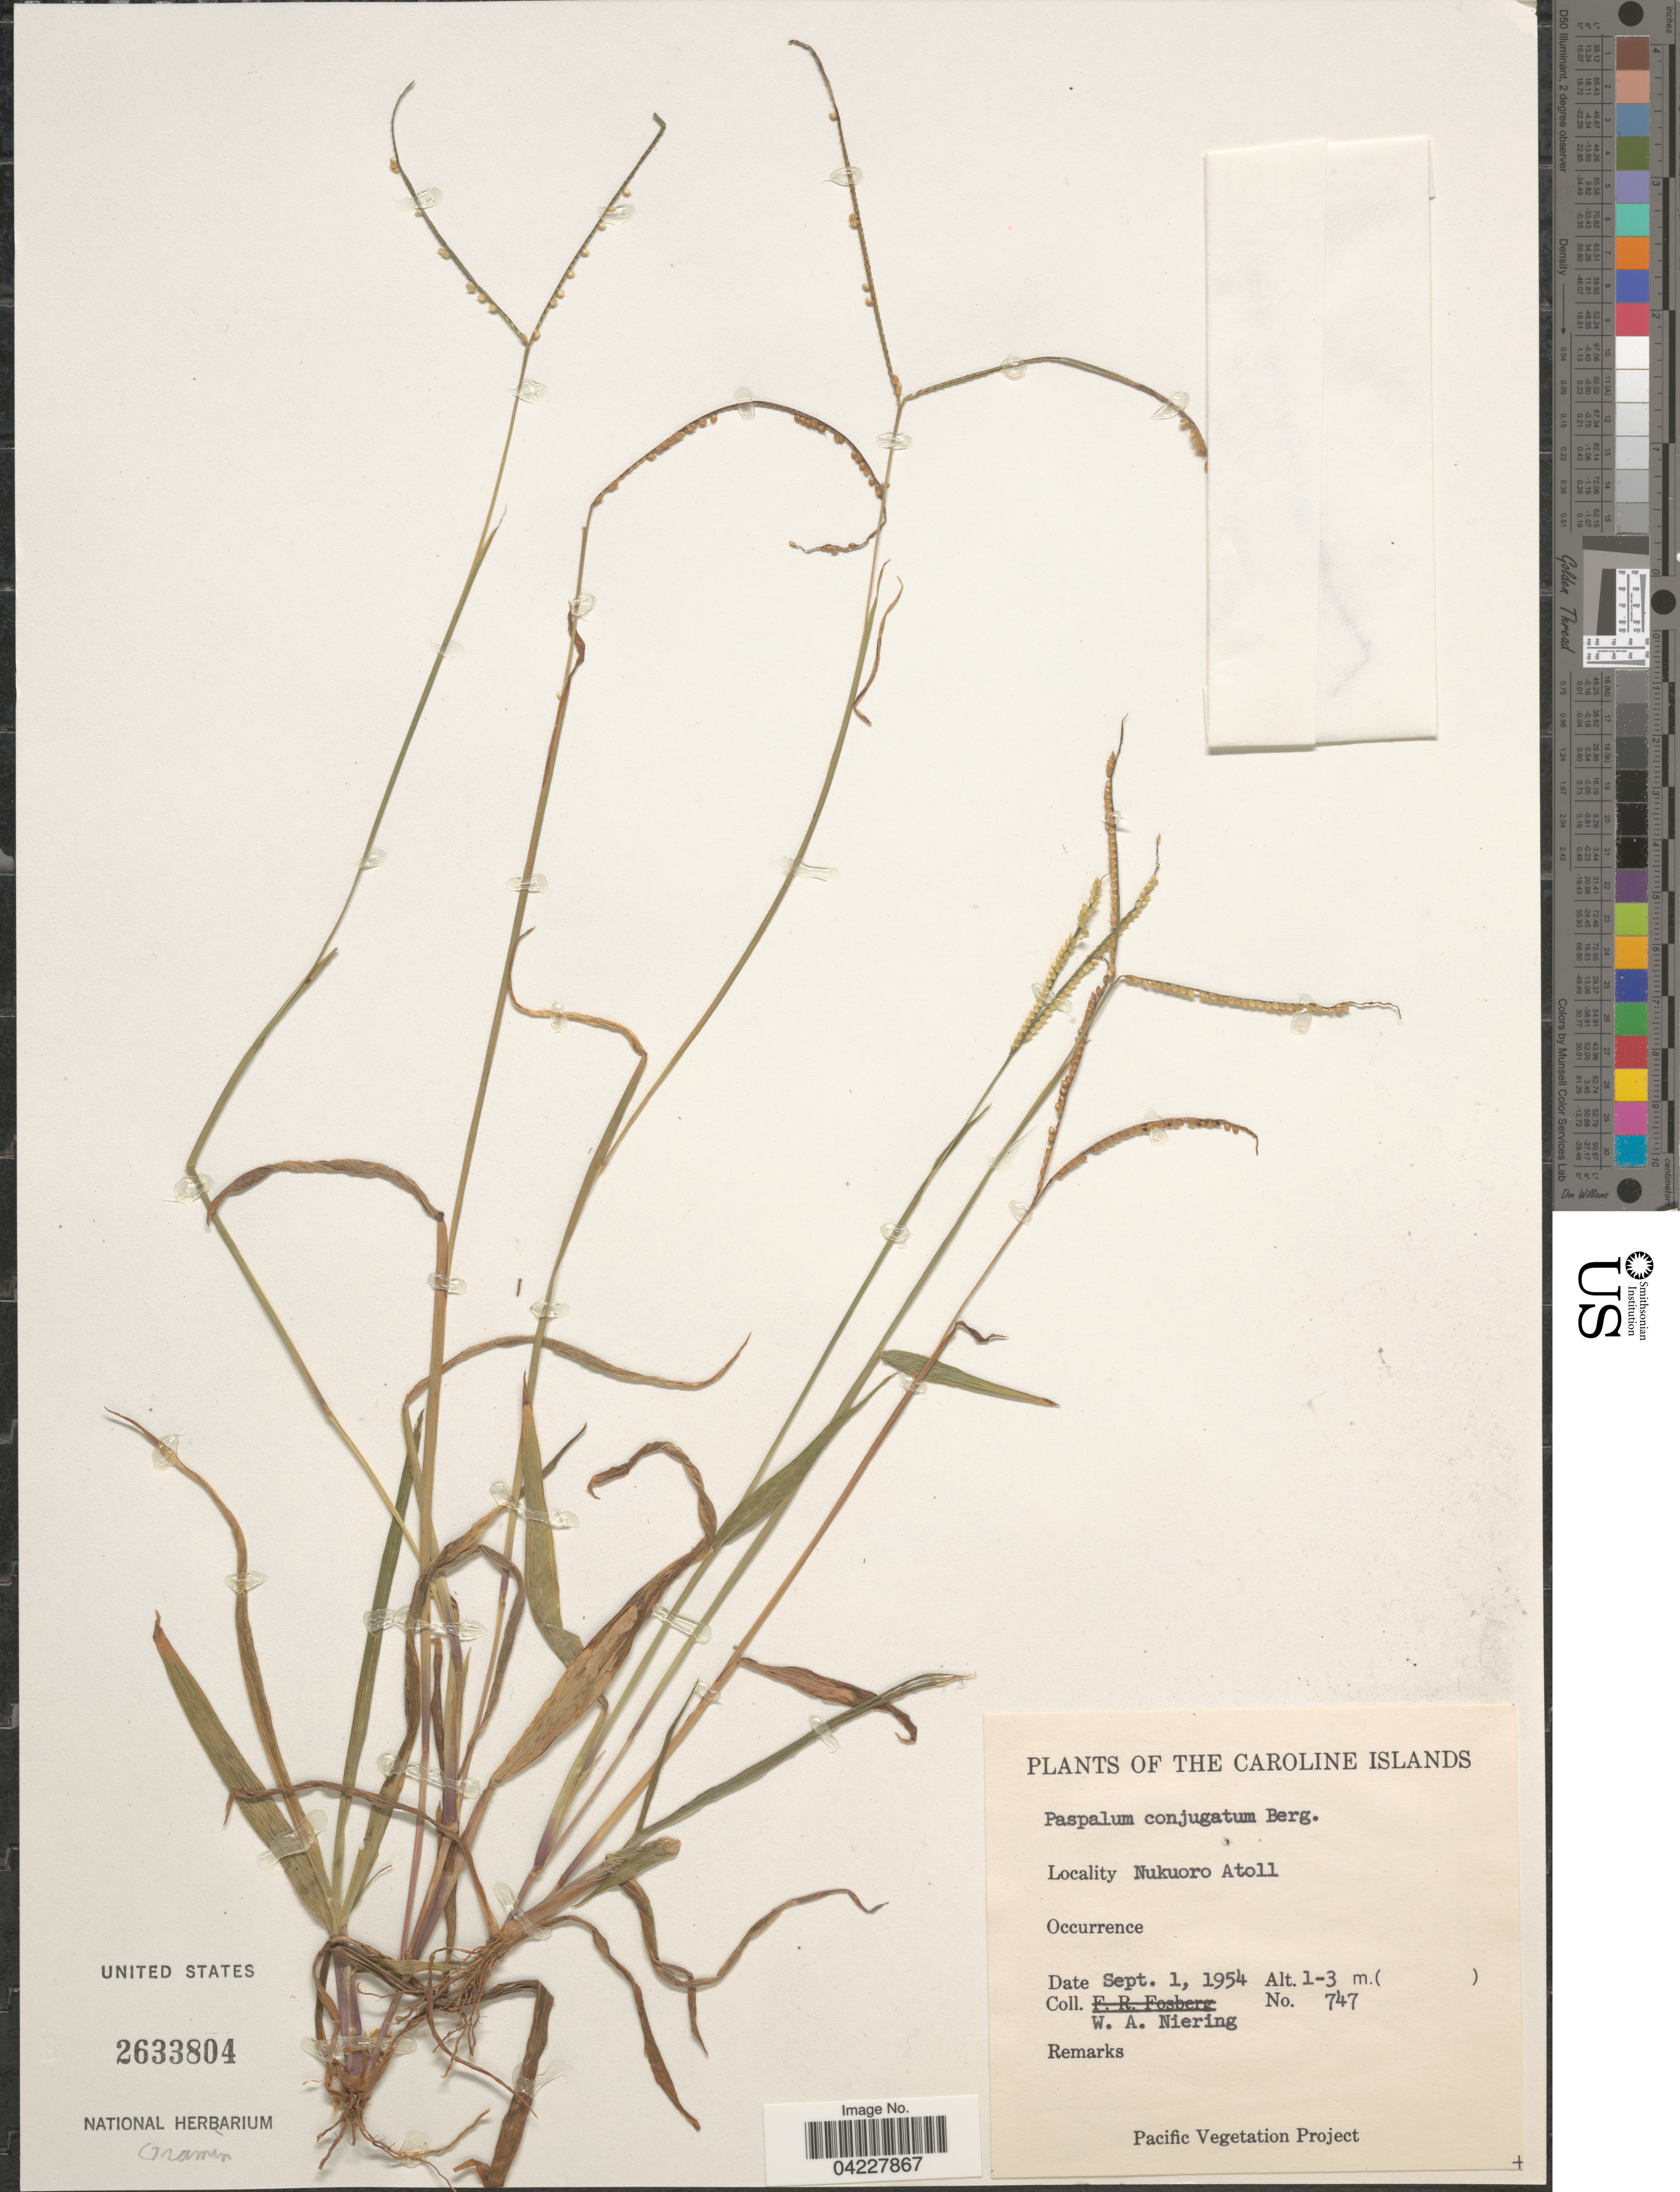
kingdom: Plantae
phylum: Tracheophyta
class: Liliopsida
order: Poales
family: Poaceae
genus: Paspalum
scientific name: Paspalum conjugatum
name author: P.J. Bergius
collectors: W. Niering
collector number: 747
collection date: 1954-09-01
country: Micronesia, Federated States of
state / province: Pohnpei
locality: The Caroline Islands. Nukuoro Atoll.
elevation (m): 1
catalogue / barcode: US 2633804